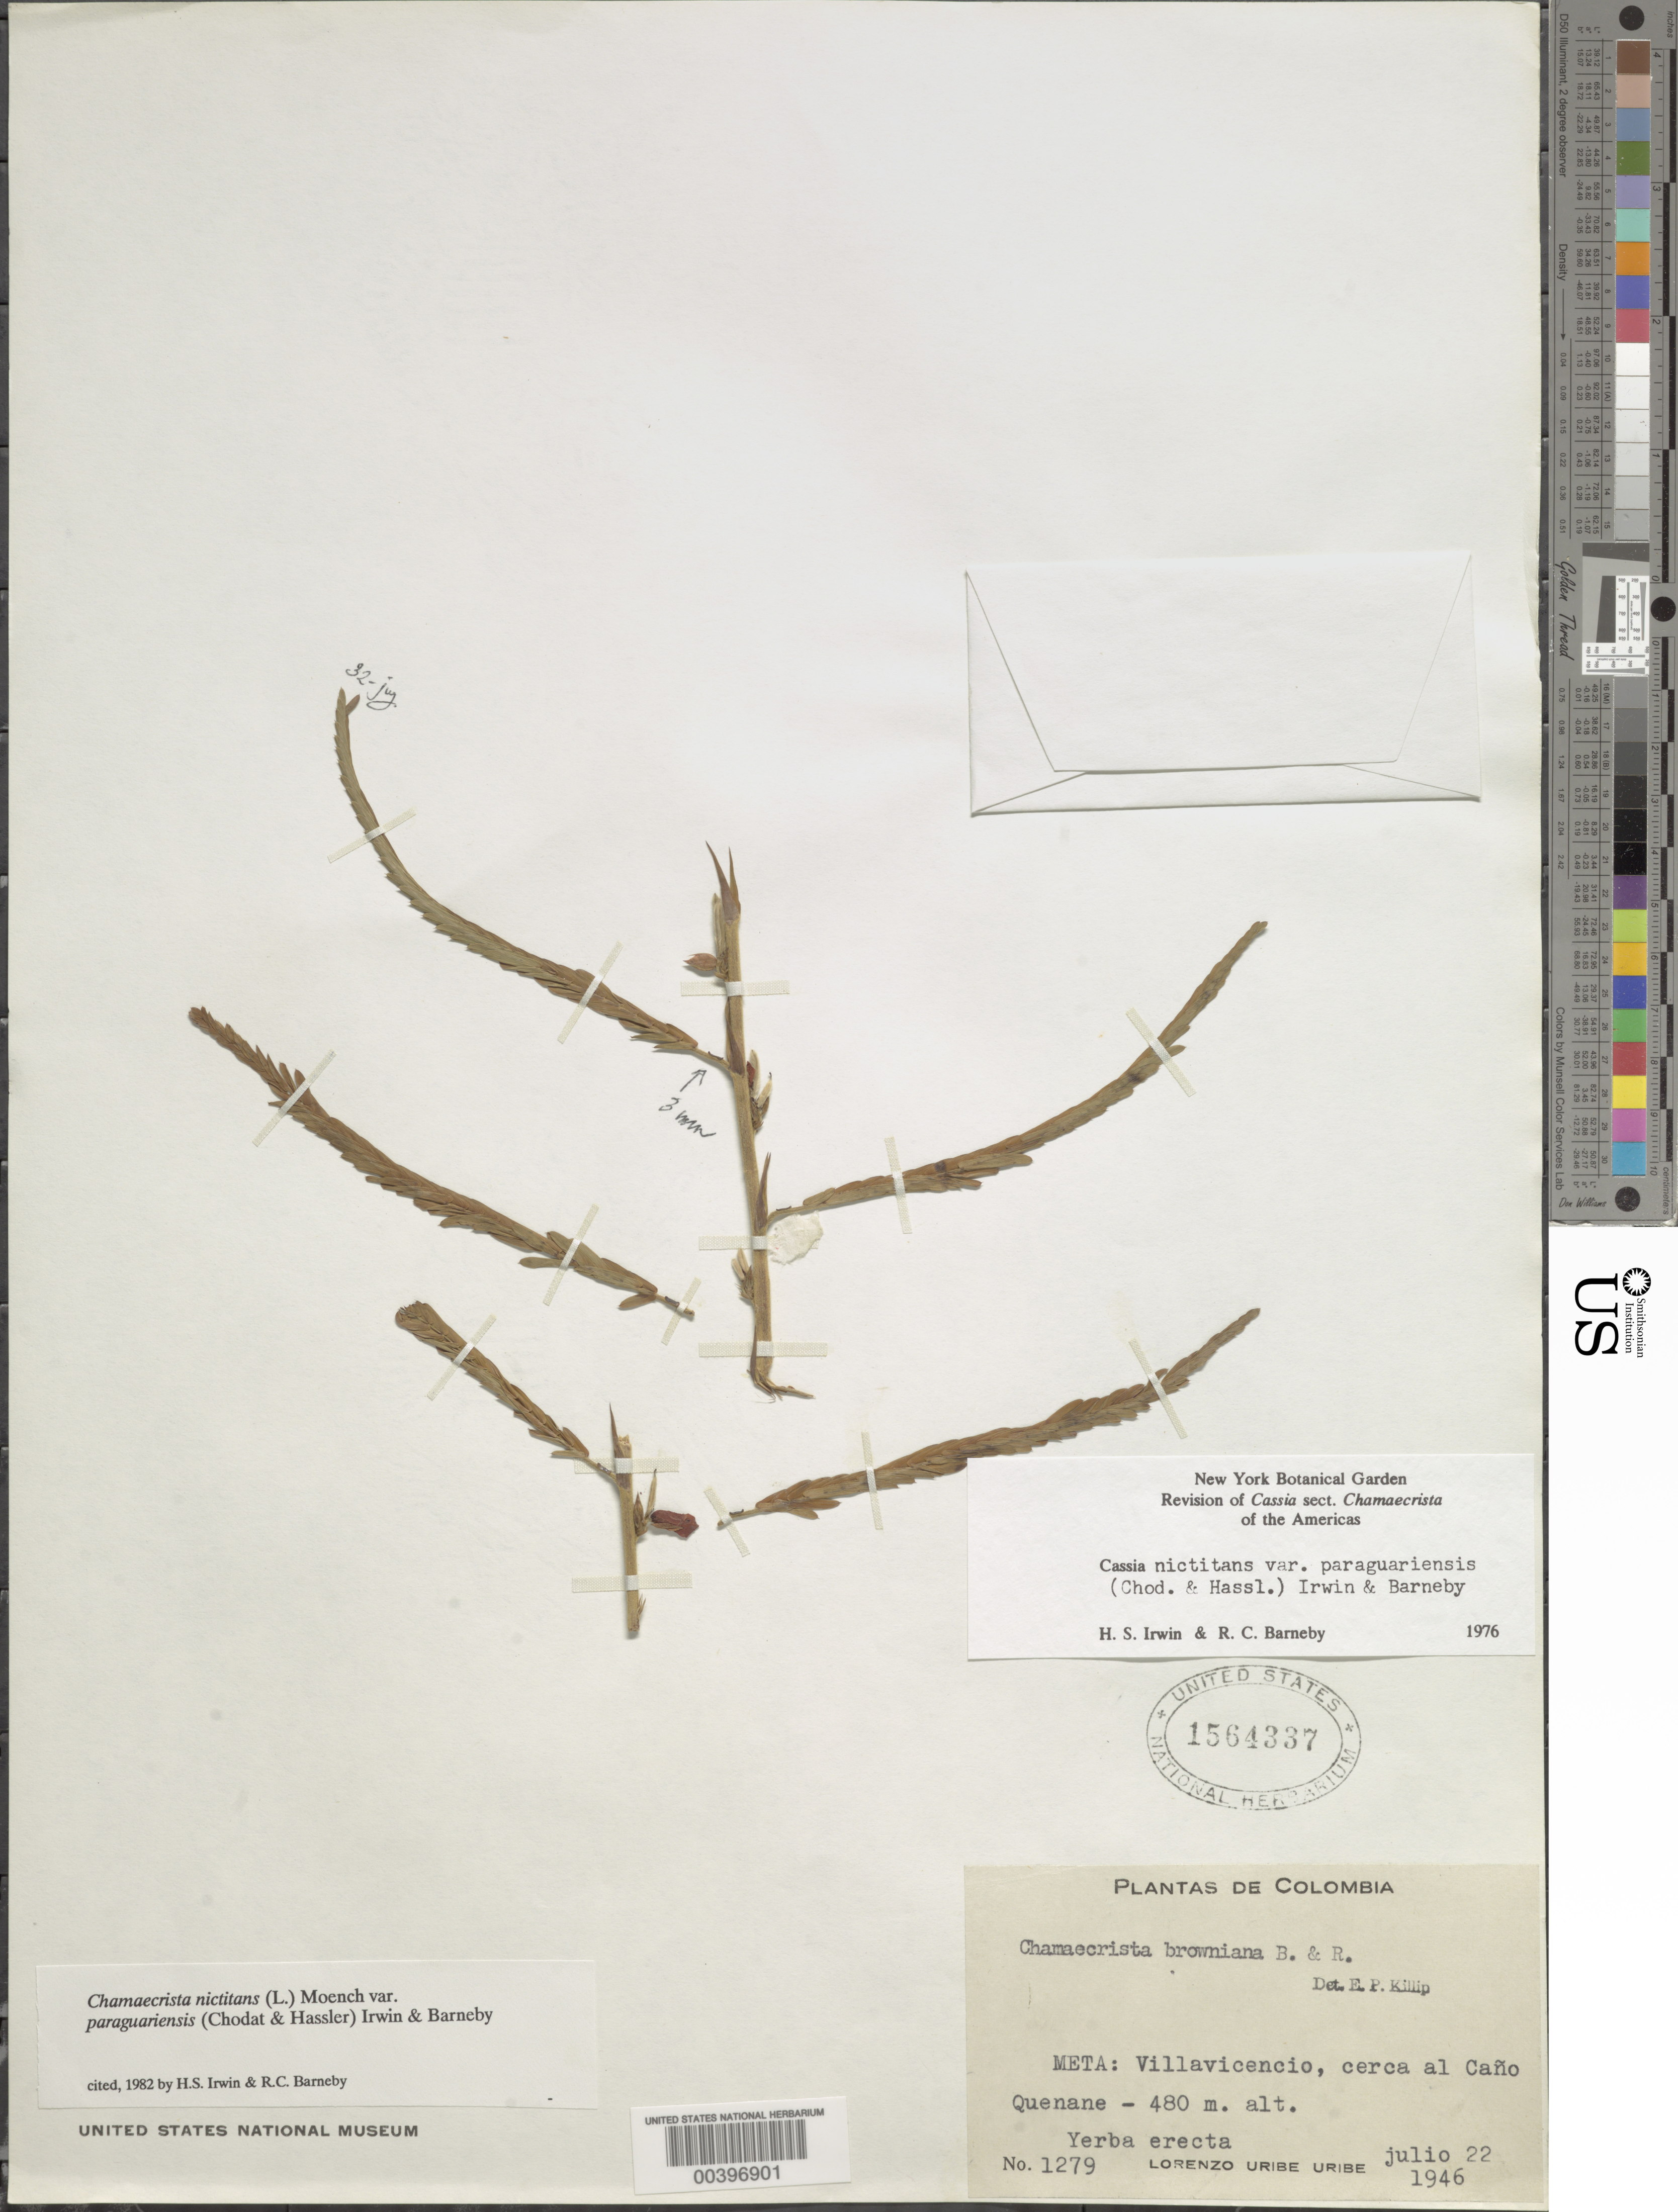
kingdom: Plantae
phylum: Tracheophyta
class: Magnoliopsida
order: Fabales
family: Fabaceae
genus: Chamaecrista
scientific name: Chamaecrista nictitans var. paraguariensis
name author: (Chodat & Hassl.) H.S. Irwin & Barneby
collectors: L. Uribe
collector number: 1279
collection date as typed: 22 Jul 1946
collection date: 1946-07-22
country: Colombia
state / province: Meta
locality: Villa Vicencia, Cerca al Caño Quenane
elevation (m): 480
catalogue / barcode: US 1564337